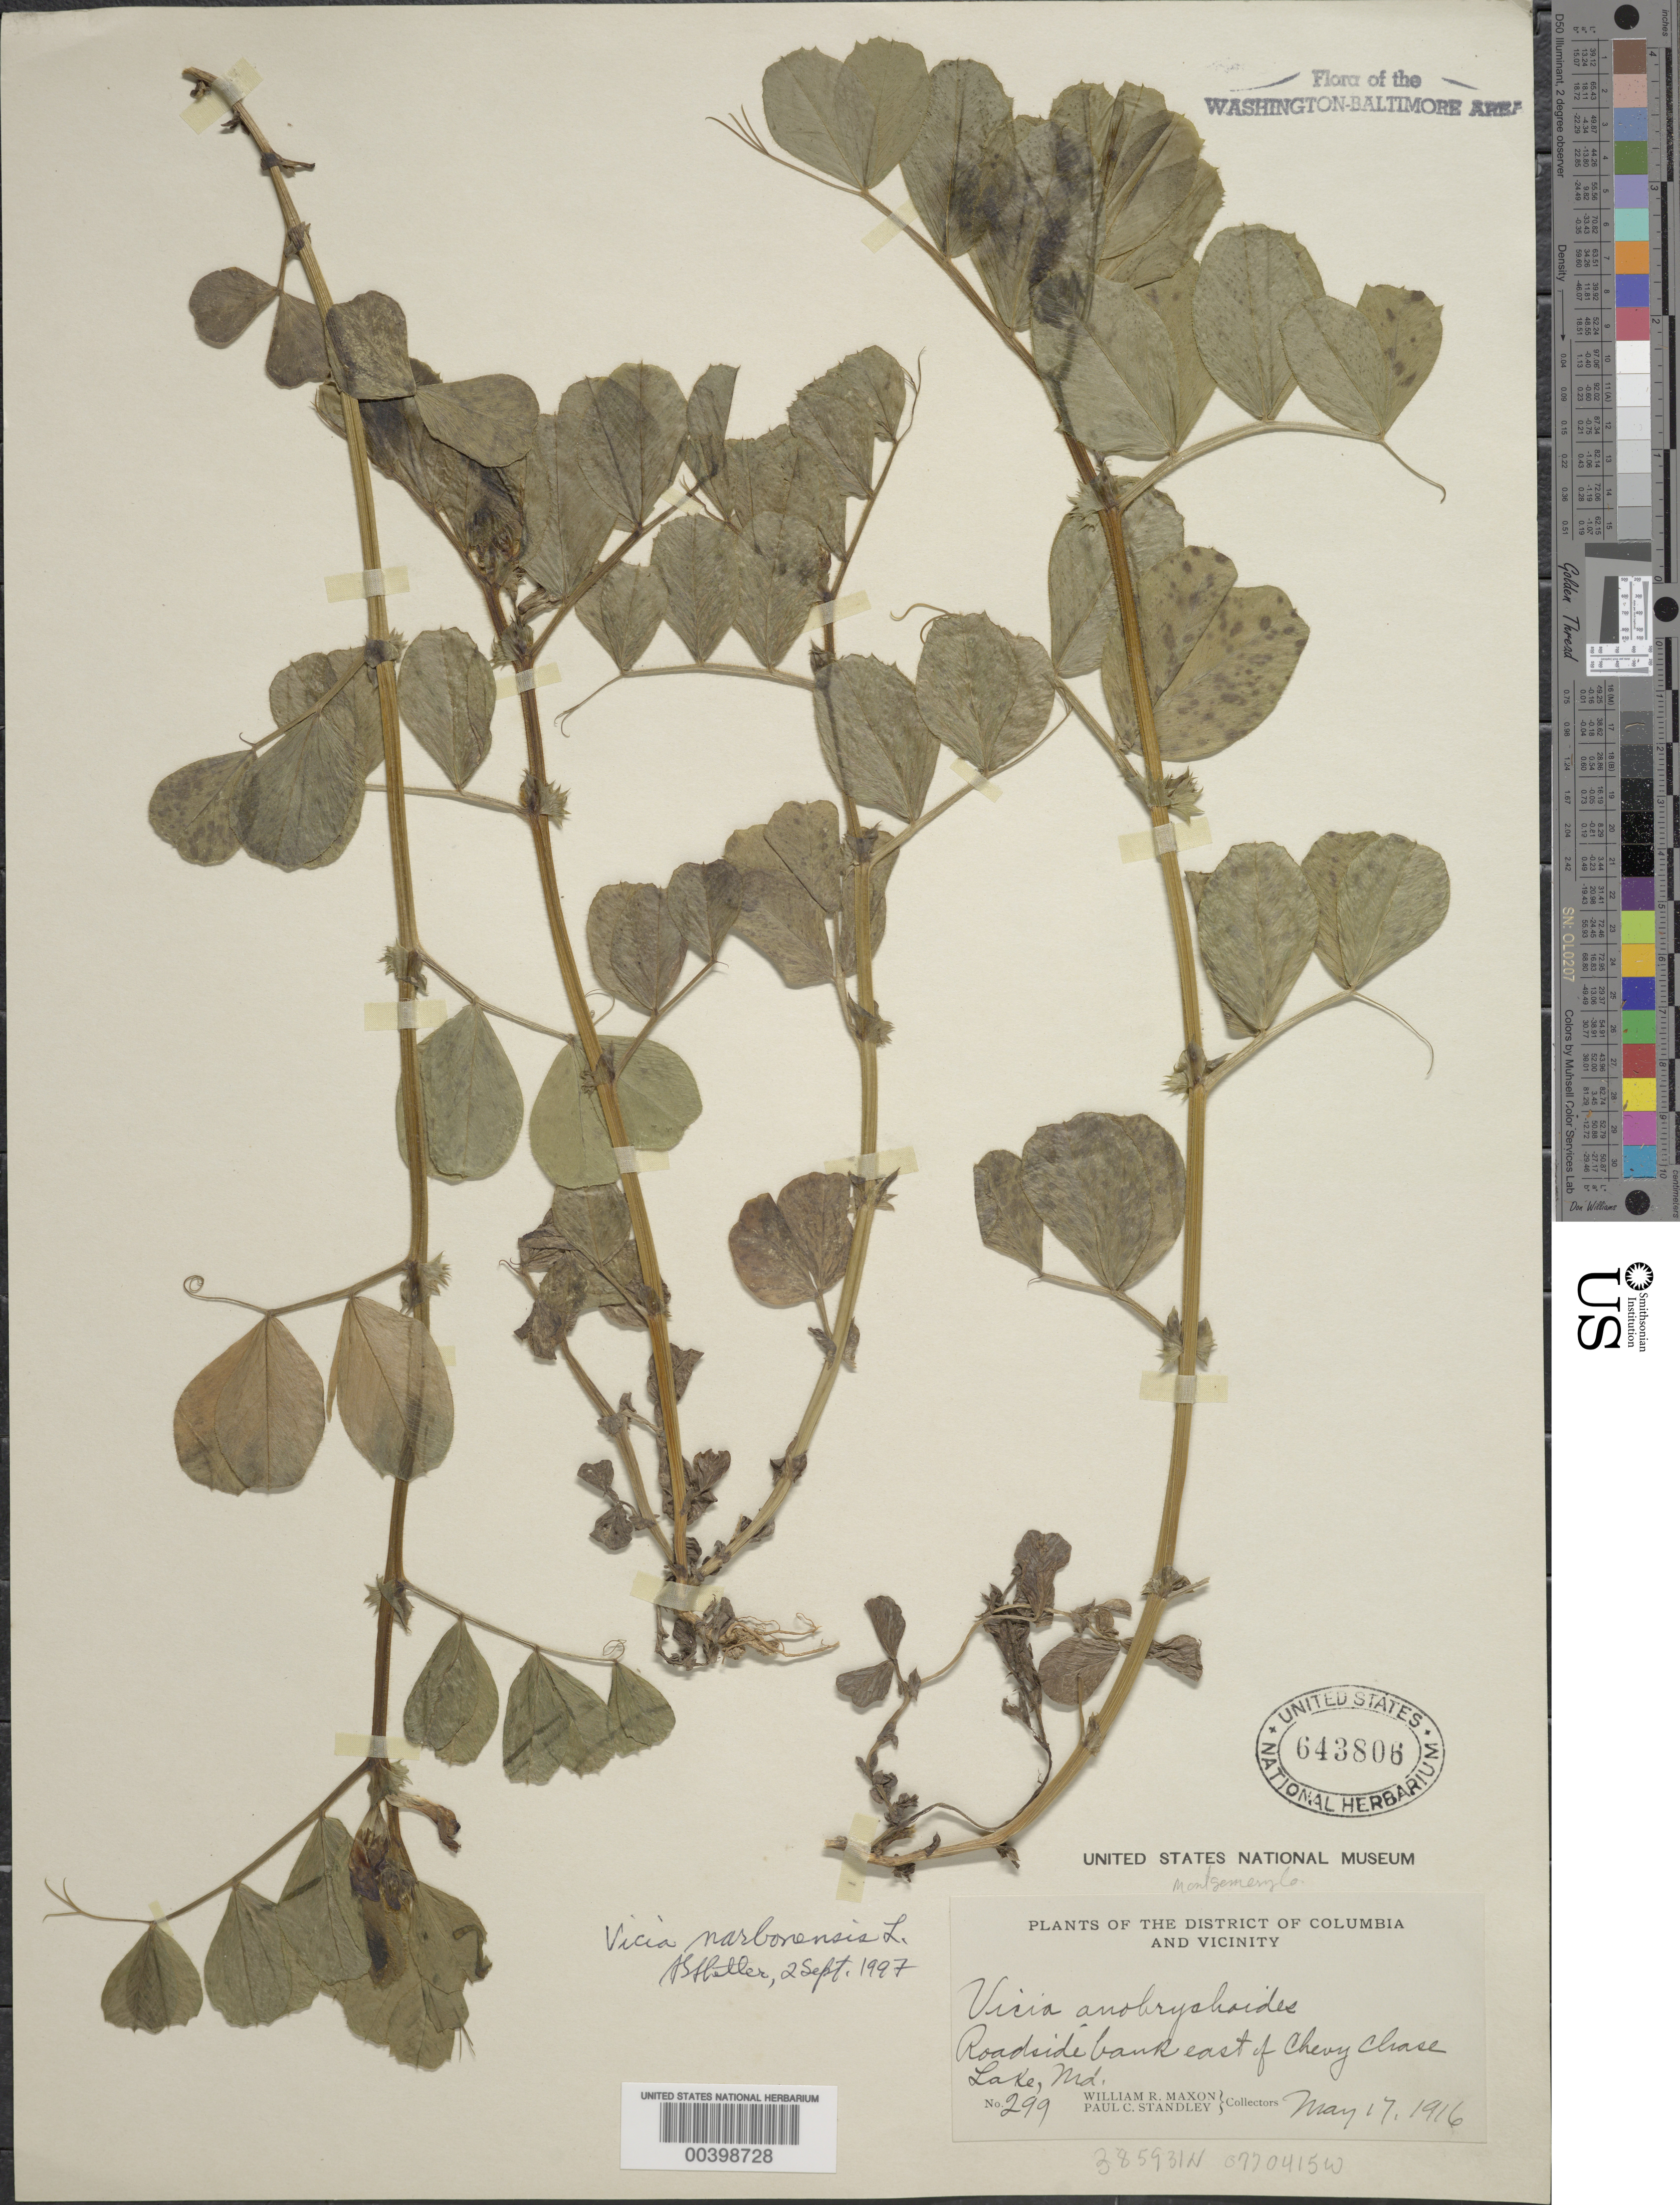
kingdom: Plantae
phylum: Tracheophyta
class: Magnoliopsida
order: Fabales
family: Fabaceae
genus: Vicia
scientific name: Vicia narbonensis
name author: L.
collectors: W. R. Maxon & P. C. Standley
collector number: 299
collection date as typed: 17 May 1916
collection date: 1916-05-17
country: United States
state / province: Maryland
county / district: Montgomery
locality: Chevy Chase Lake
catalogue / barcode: US 643806